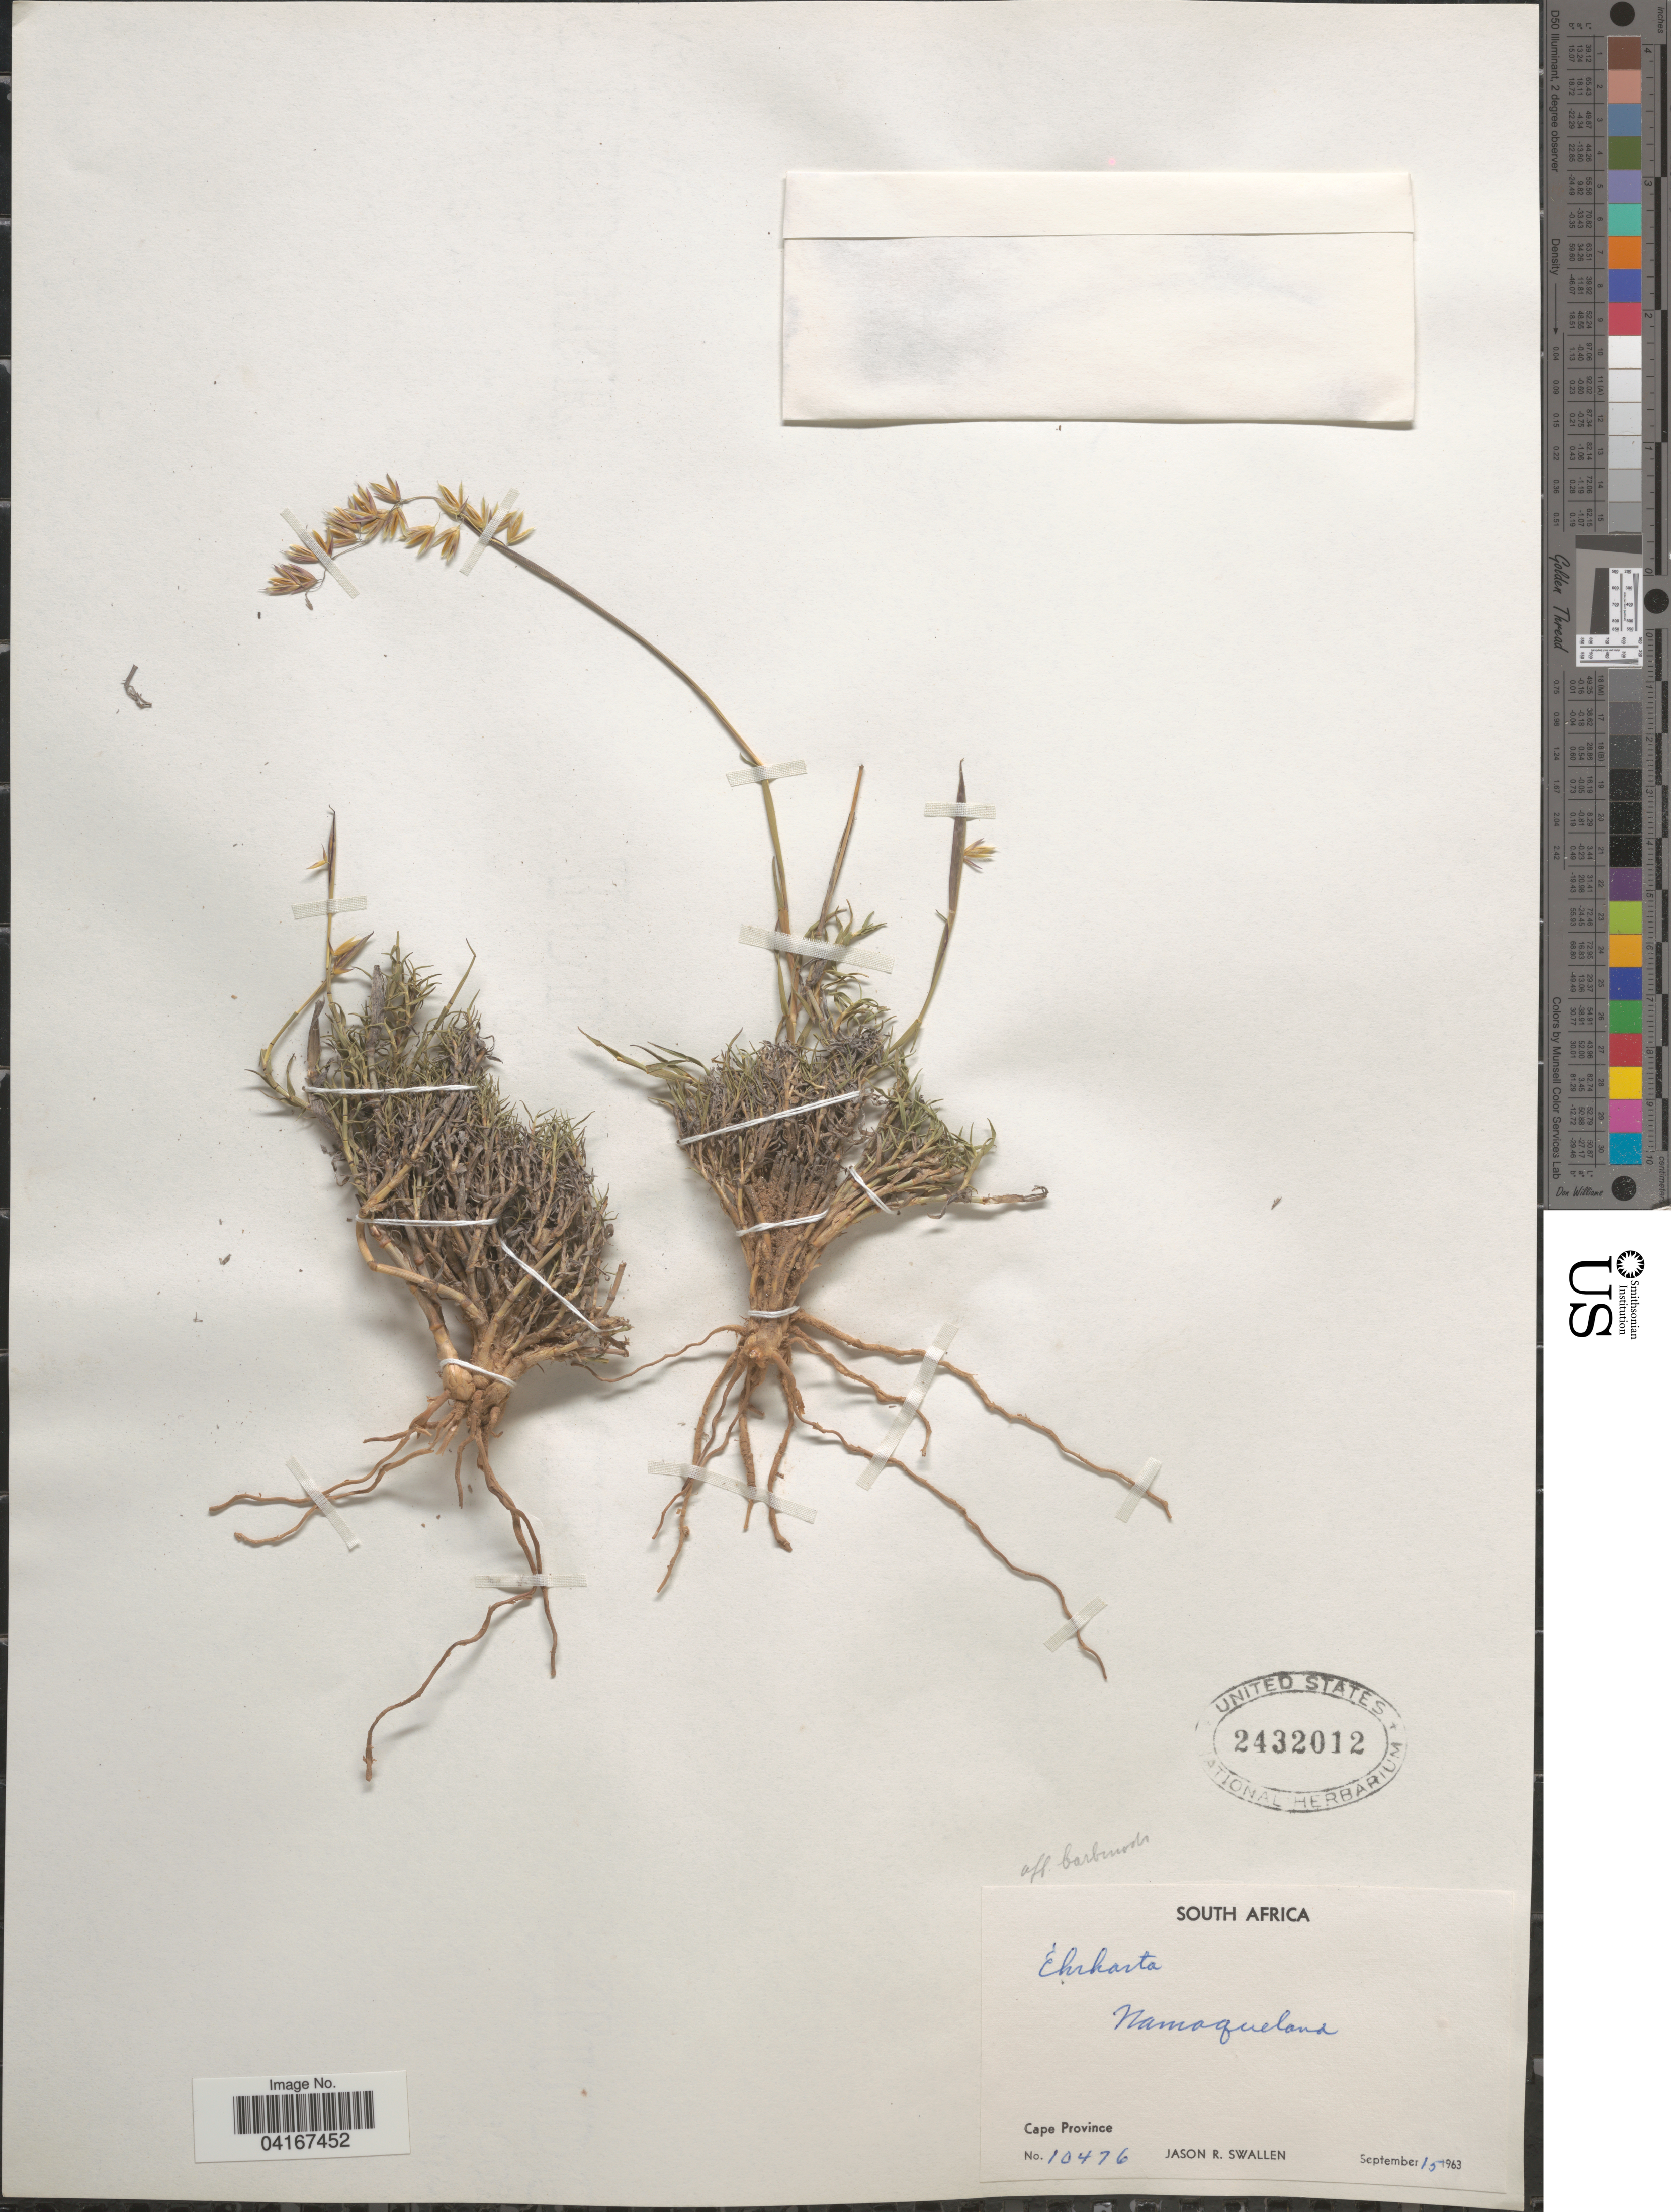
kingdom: Plantae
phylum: Tracheophyta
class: Liliopsida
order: Poales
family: Poaceae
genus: Ehrharta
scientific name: Ehrharta sp.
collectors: J. R. Swallen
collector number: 10476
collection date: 1963-09-15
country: South Africa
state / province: Northern Cape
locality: Namaqueland.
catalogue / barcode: US 2432012